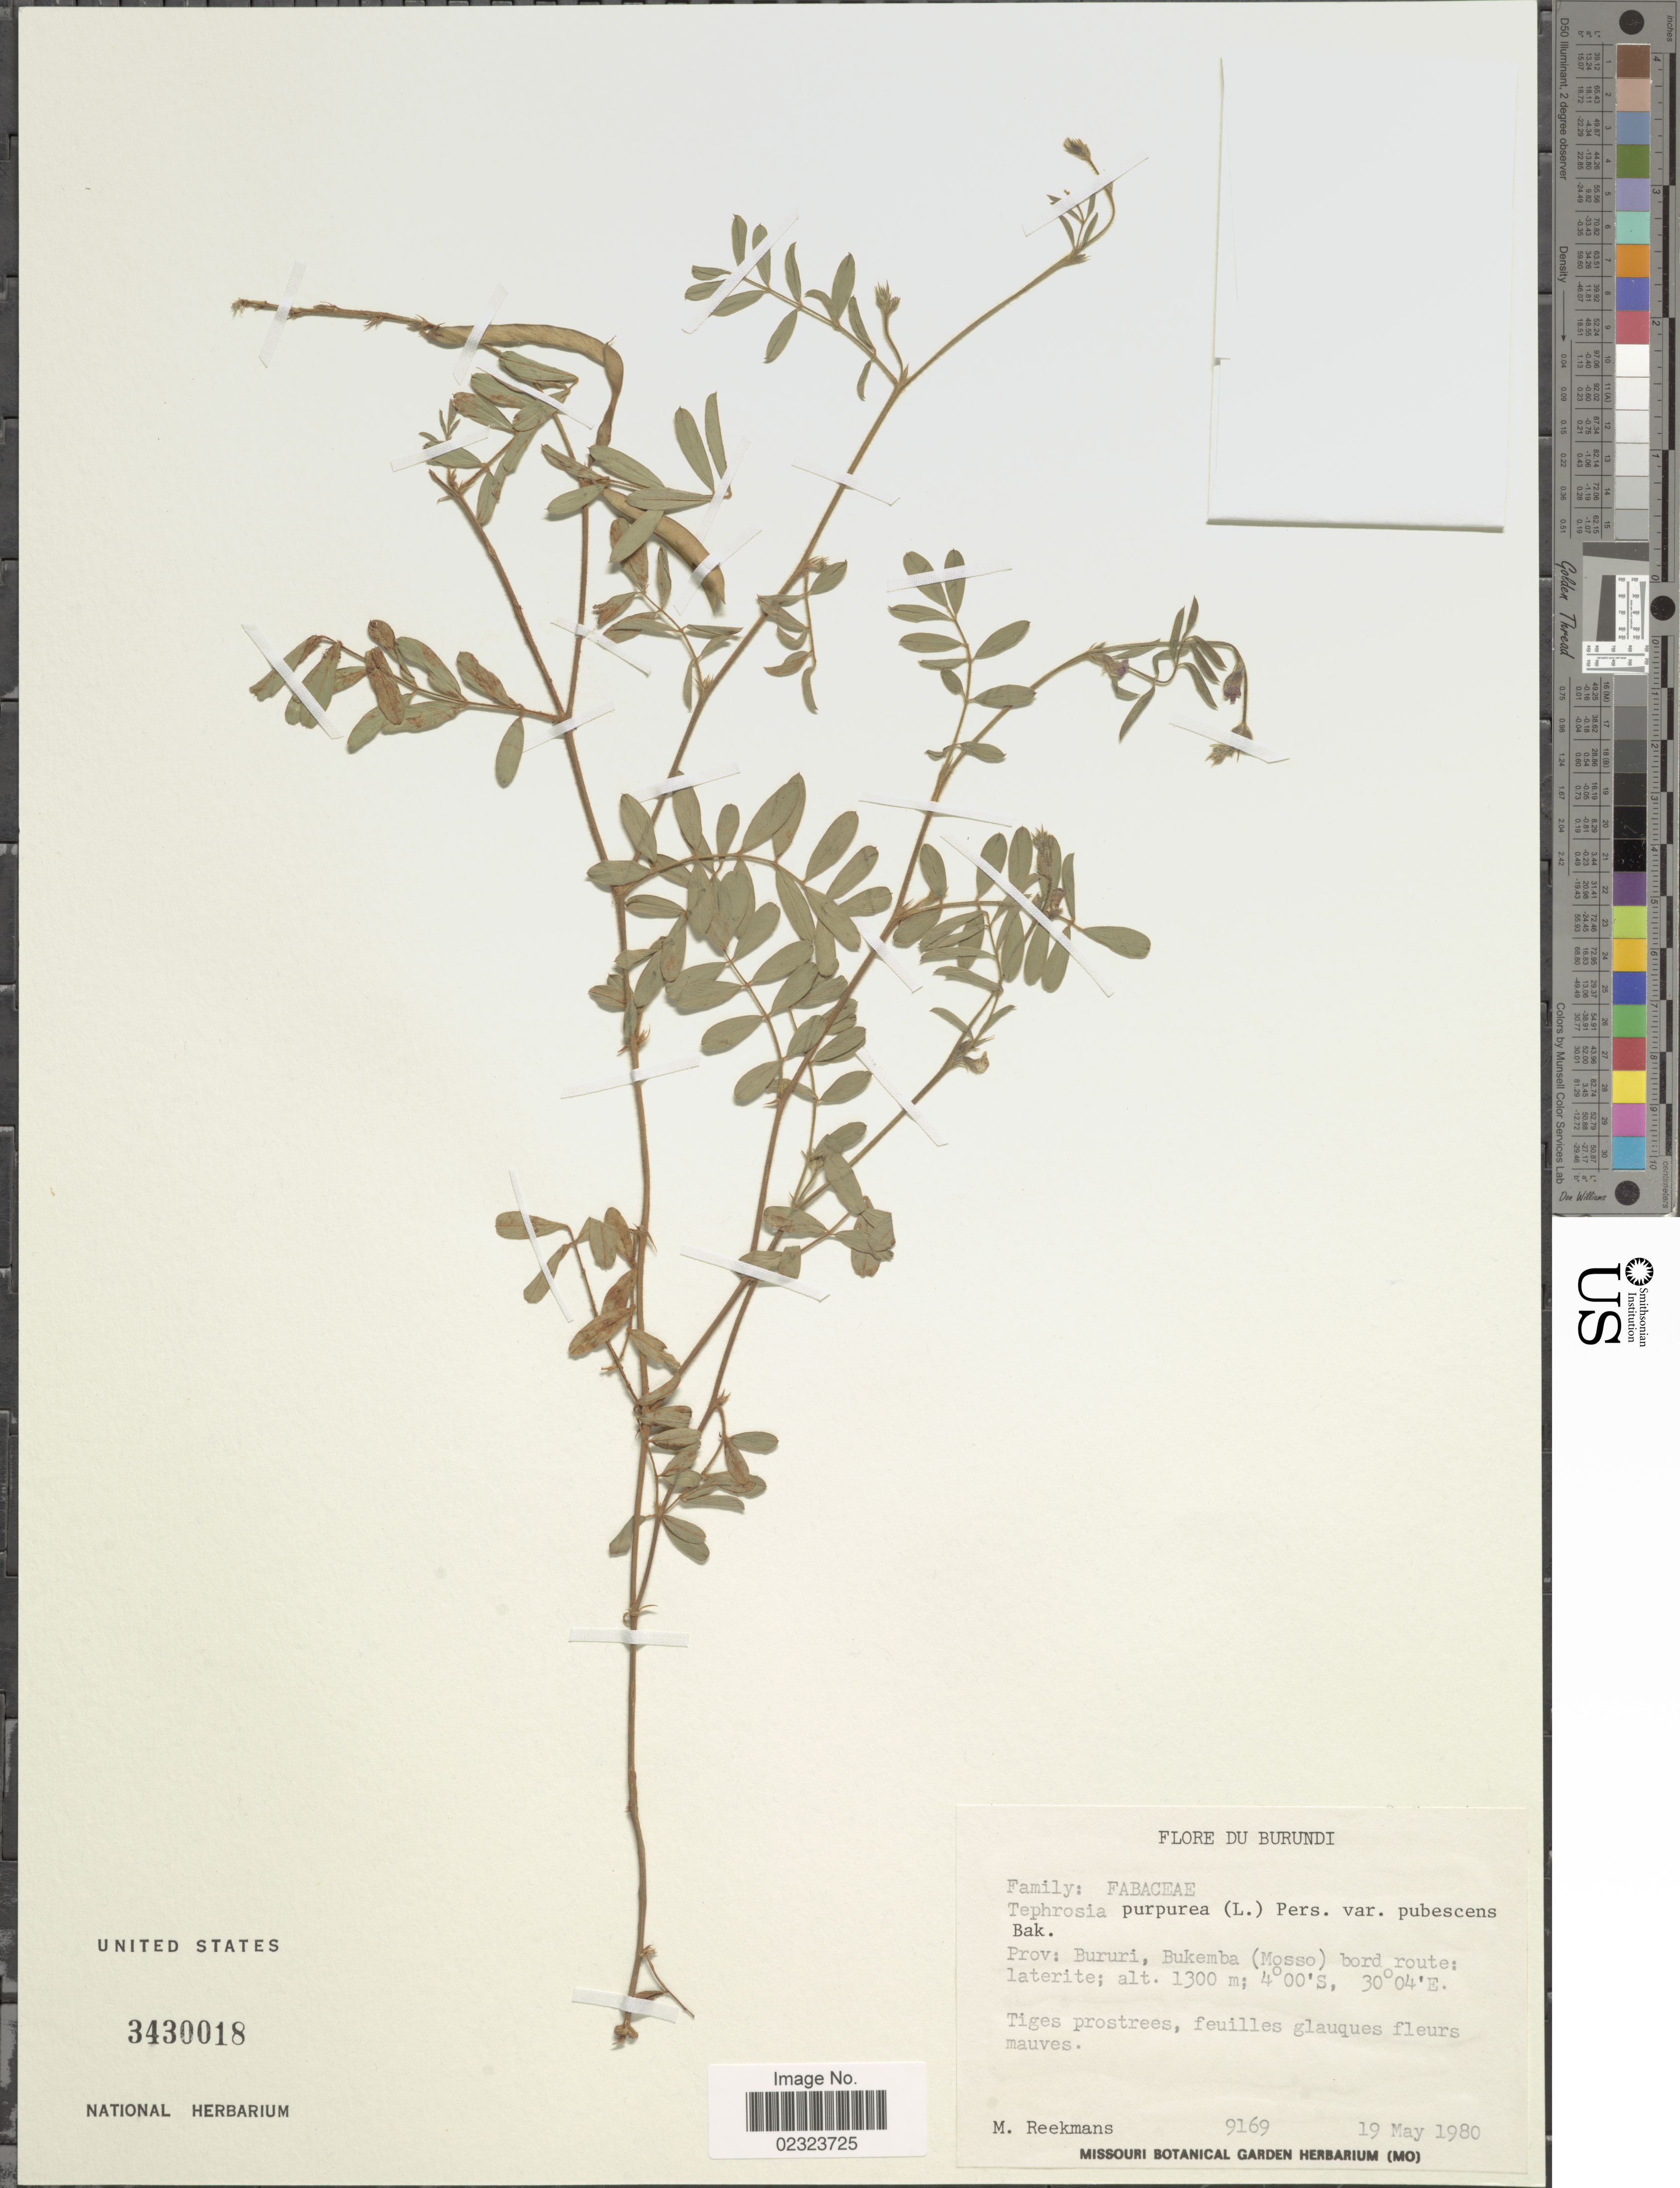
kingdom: Plantae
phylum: Tracheophyta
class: Magnoliopsida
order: Fabales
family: Fabaceae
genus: Tephrosia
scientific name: Tephrosia purpurea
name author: (L.) Pers.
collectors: M. Reekmans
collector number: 9169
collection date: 1980-05-19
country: Burundi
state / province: Bururi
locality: Bukemba (Mosso) bord route.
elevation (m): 1300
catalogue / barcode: US 3430018